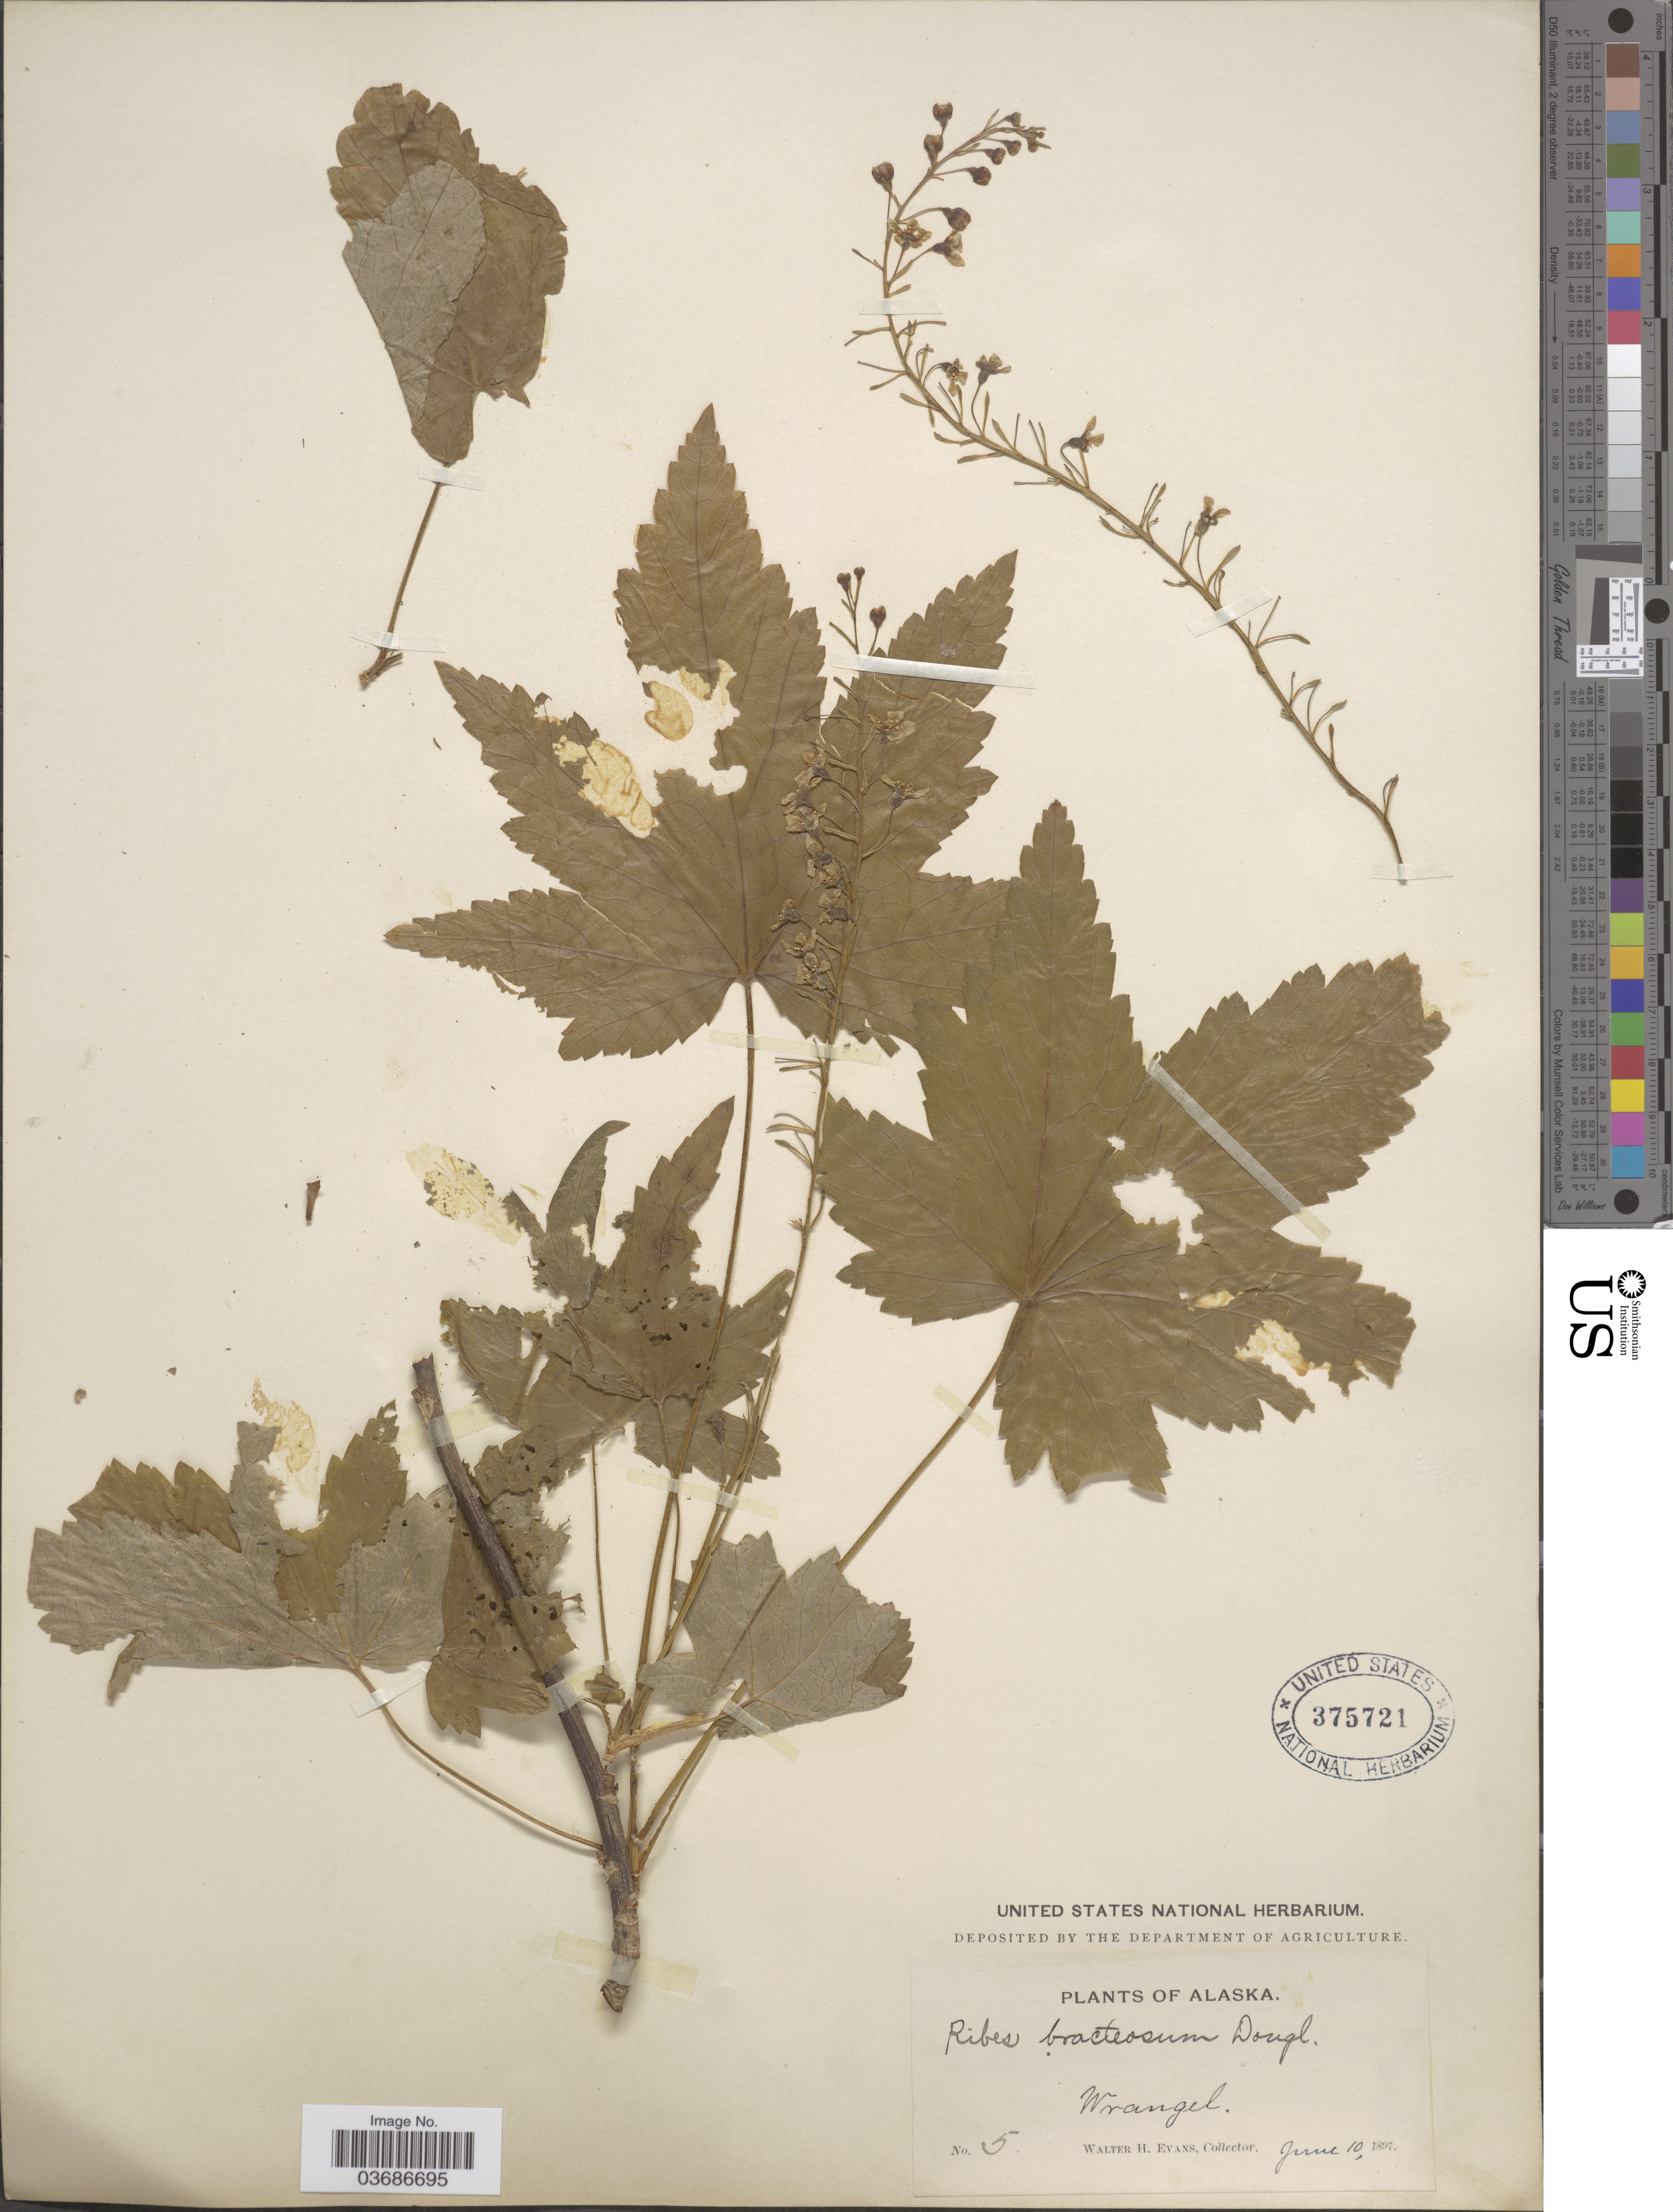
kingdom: Plantae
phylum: Tracheophyta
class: Magnoliopsida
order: Saxifragales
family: Grossulariaceae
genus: Ribes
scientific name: Ribes bracteosum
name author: Douglas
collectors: W. H. Evans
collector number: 5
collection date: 1897-06-10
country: United States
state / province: Alaska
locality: Wrangell.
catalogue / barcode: US 375721